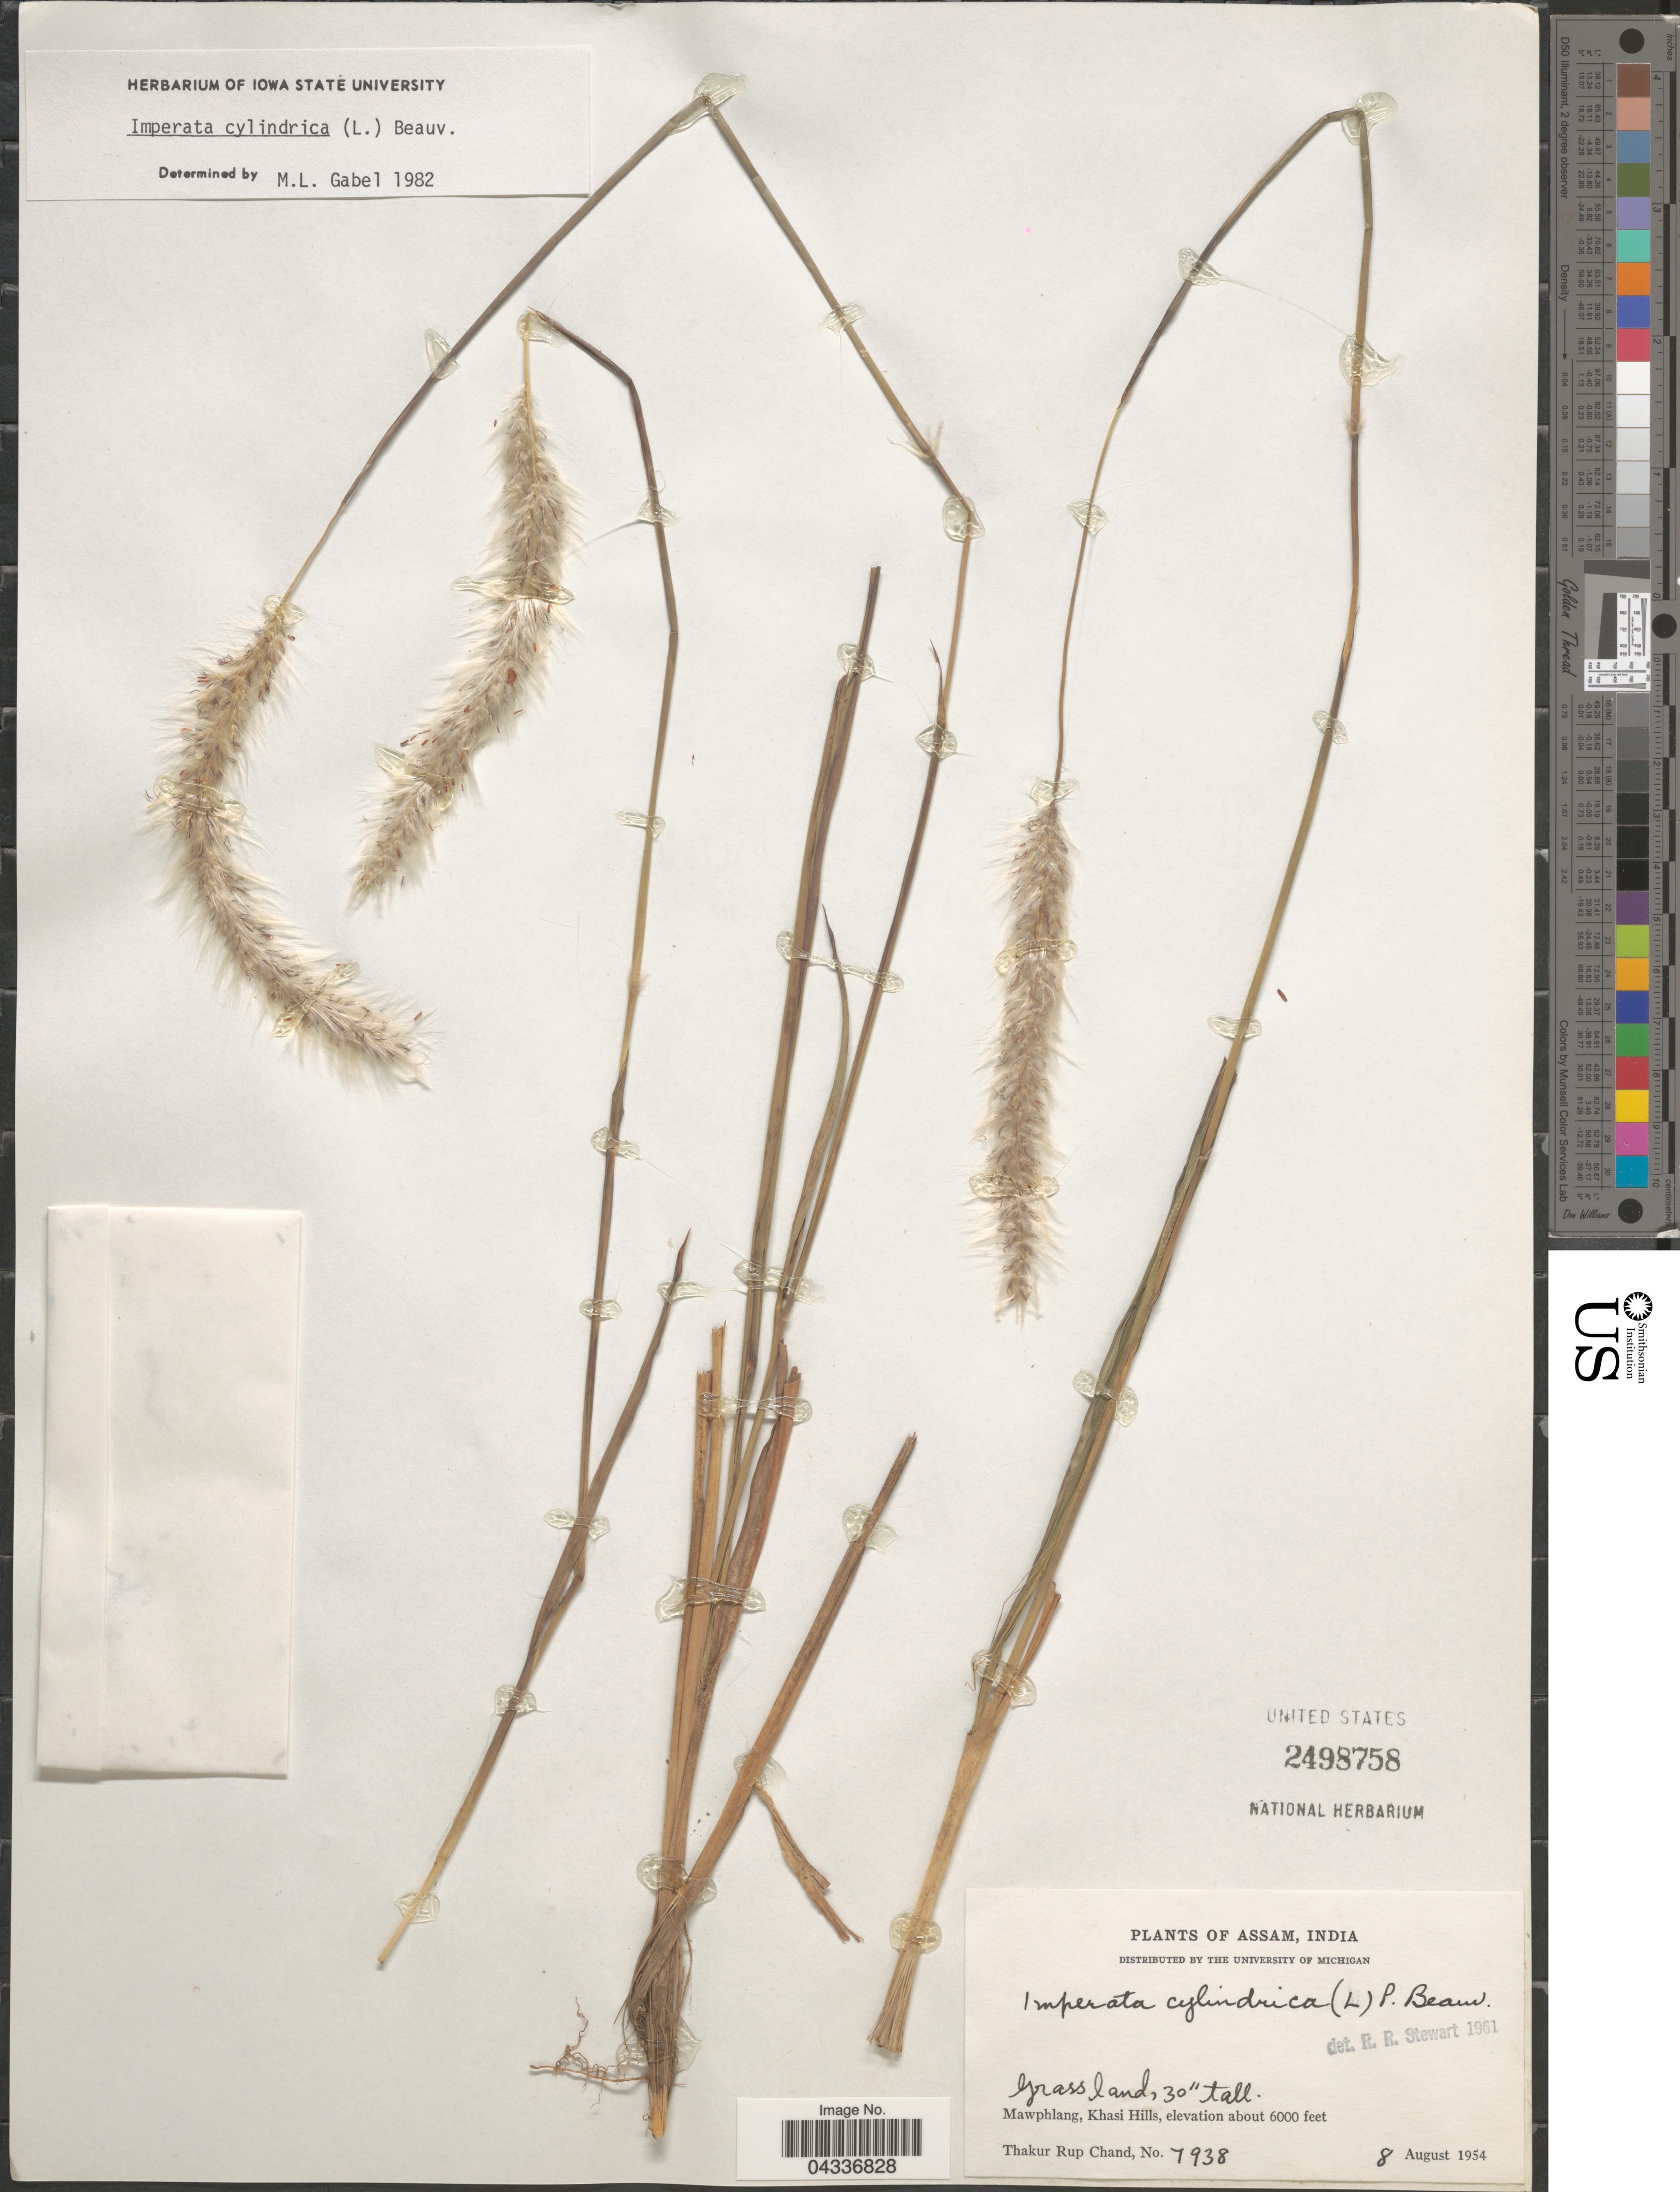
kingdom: Plantae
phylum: Tracheophyta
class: Liliopsida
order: Poales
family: Poaceae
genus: Imperata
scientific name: Imperata cylindrica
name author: (L.) P. Beauv.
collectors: T. R. Chand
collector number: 7938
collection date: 1954-08-08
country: India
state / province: Meghalaya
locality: Mawphlang, Khasi Hills.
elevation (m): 1829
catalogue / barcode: US 2498758